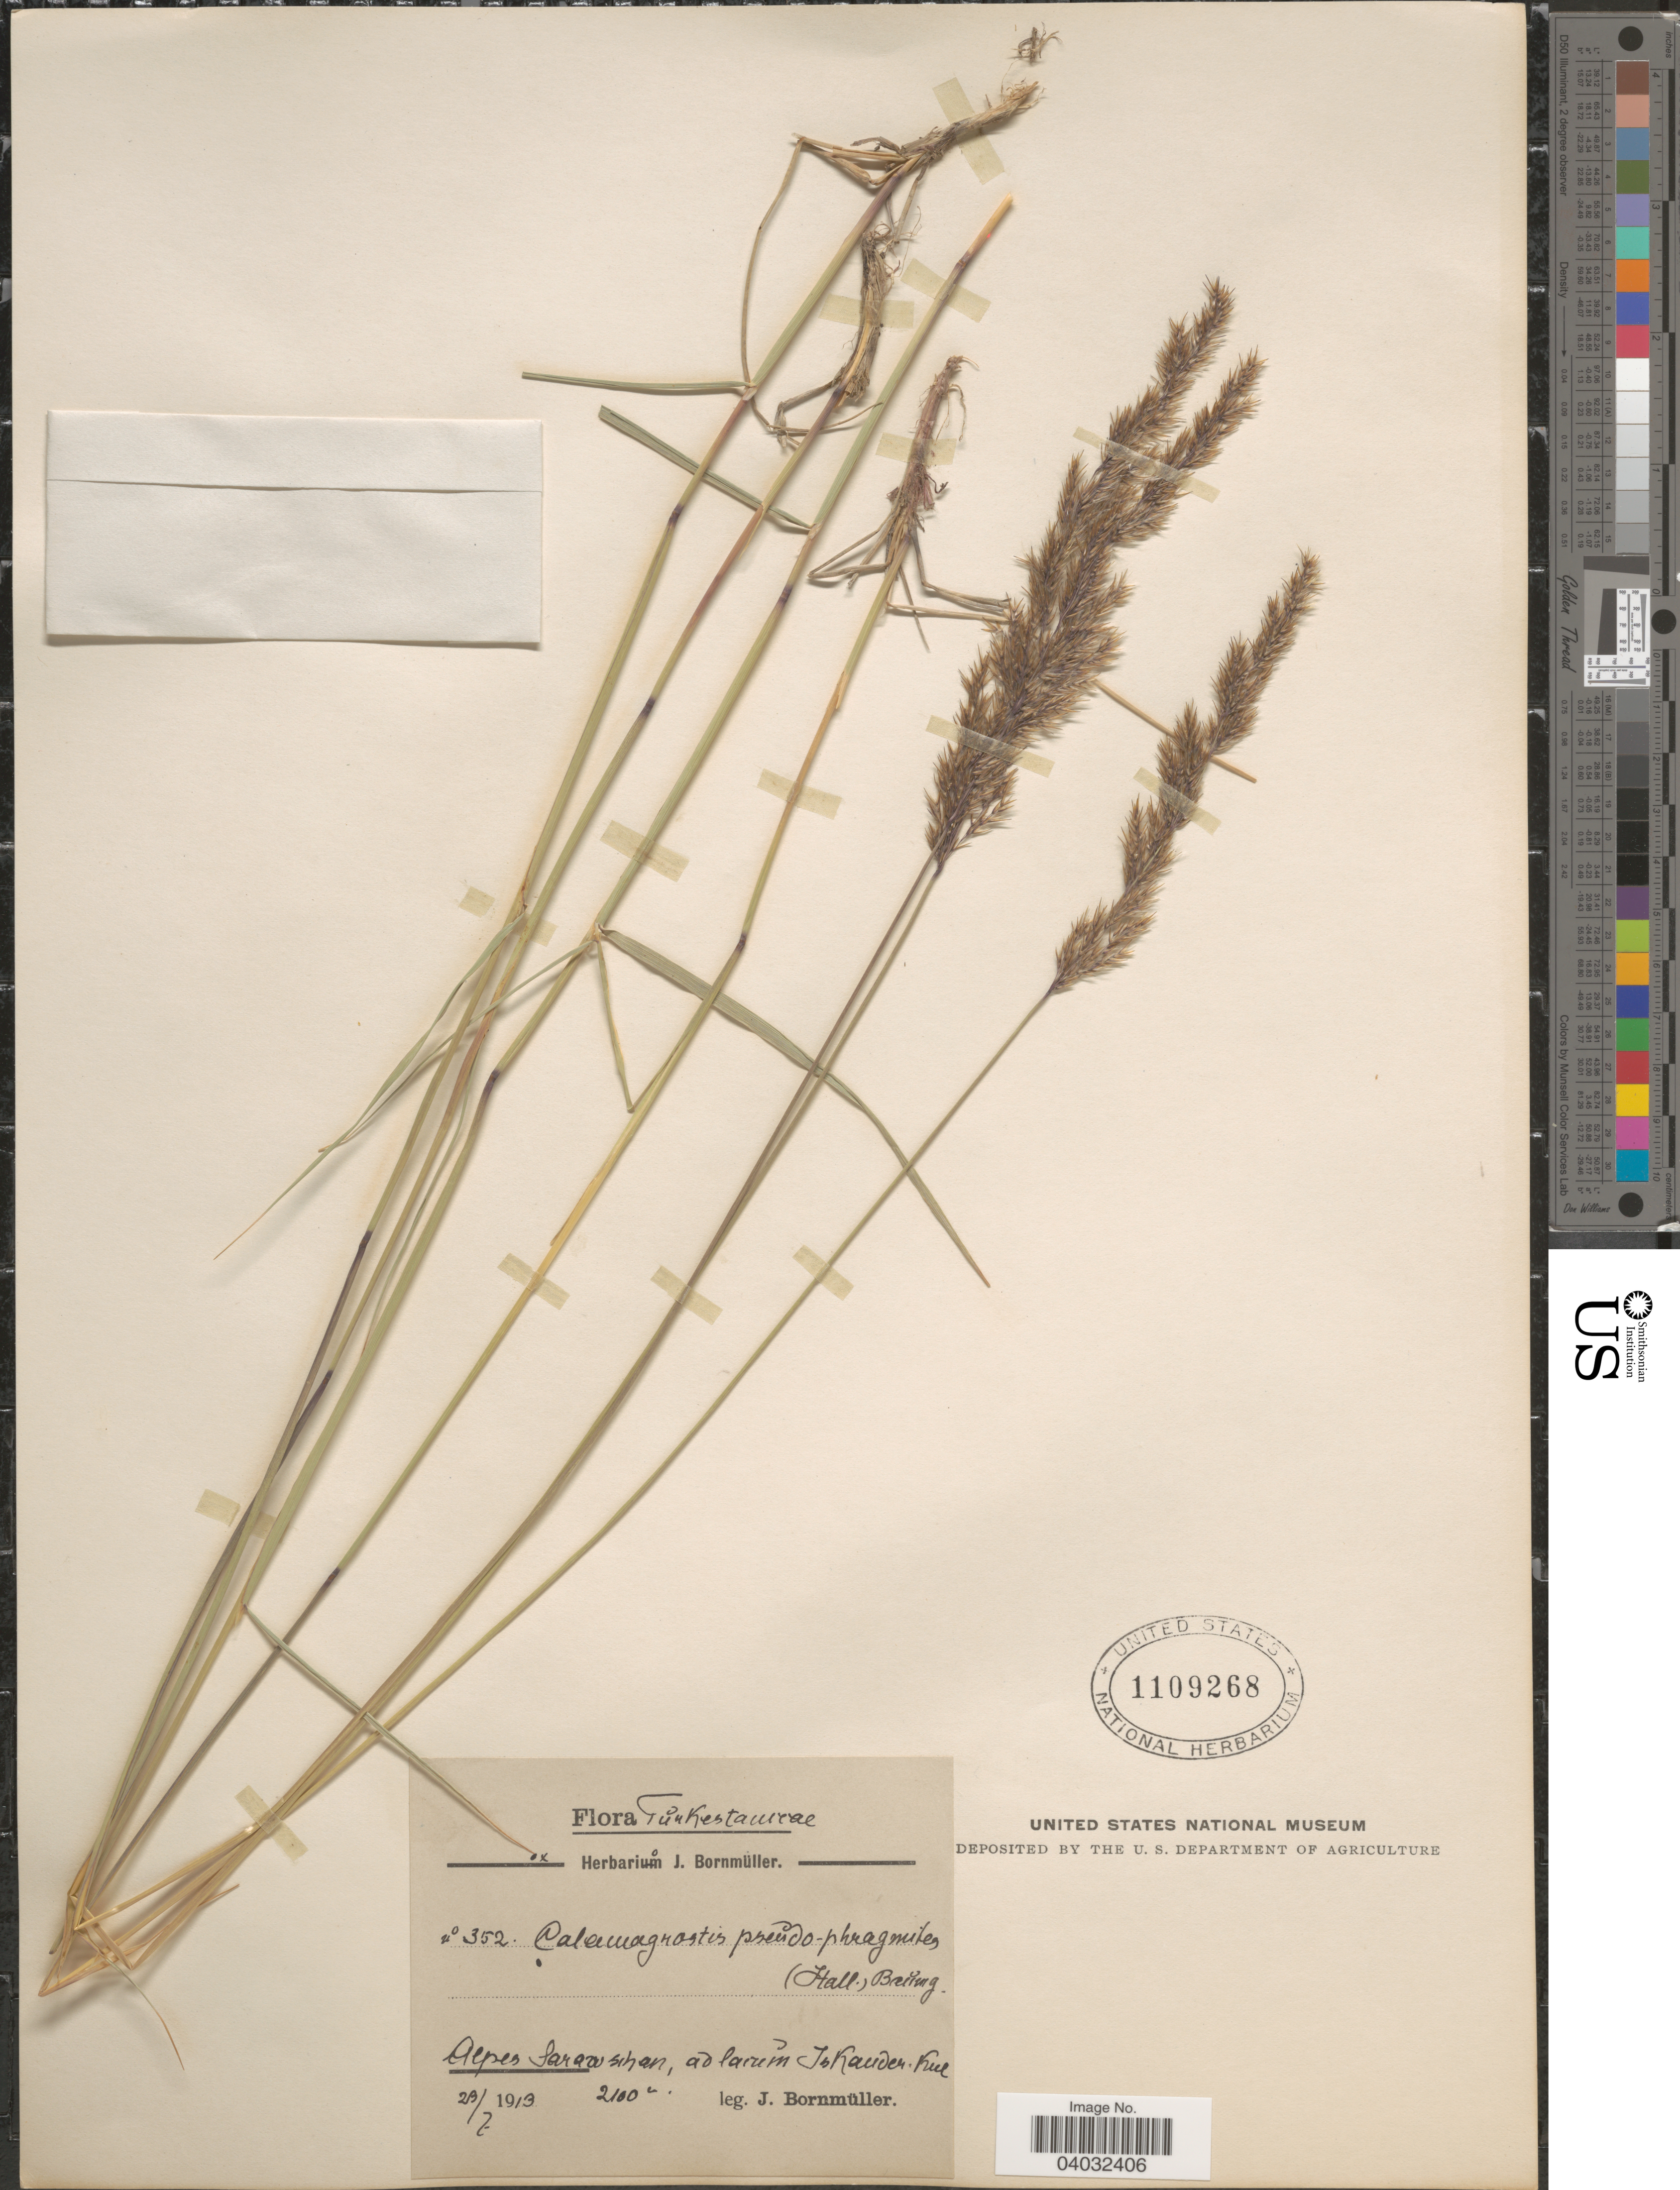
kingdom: Plantae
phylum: Tracheophyta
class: Liliopsida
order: Poales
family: Poaceae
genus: Calamagrostis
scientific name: Calamagrostis pseudophragmites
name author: (Haller f.) Koeler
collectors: J. Bornmüller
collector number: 352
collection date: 1913-07-23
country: Uzbekistan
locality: Tůrkestanicae. Alpes Sarawschan, ad lacum Iskander Kul.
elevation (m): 2100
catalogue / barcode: US 1109268